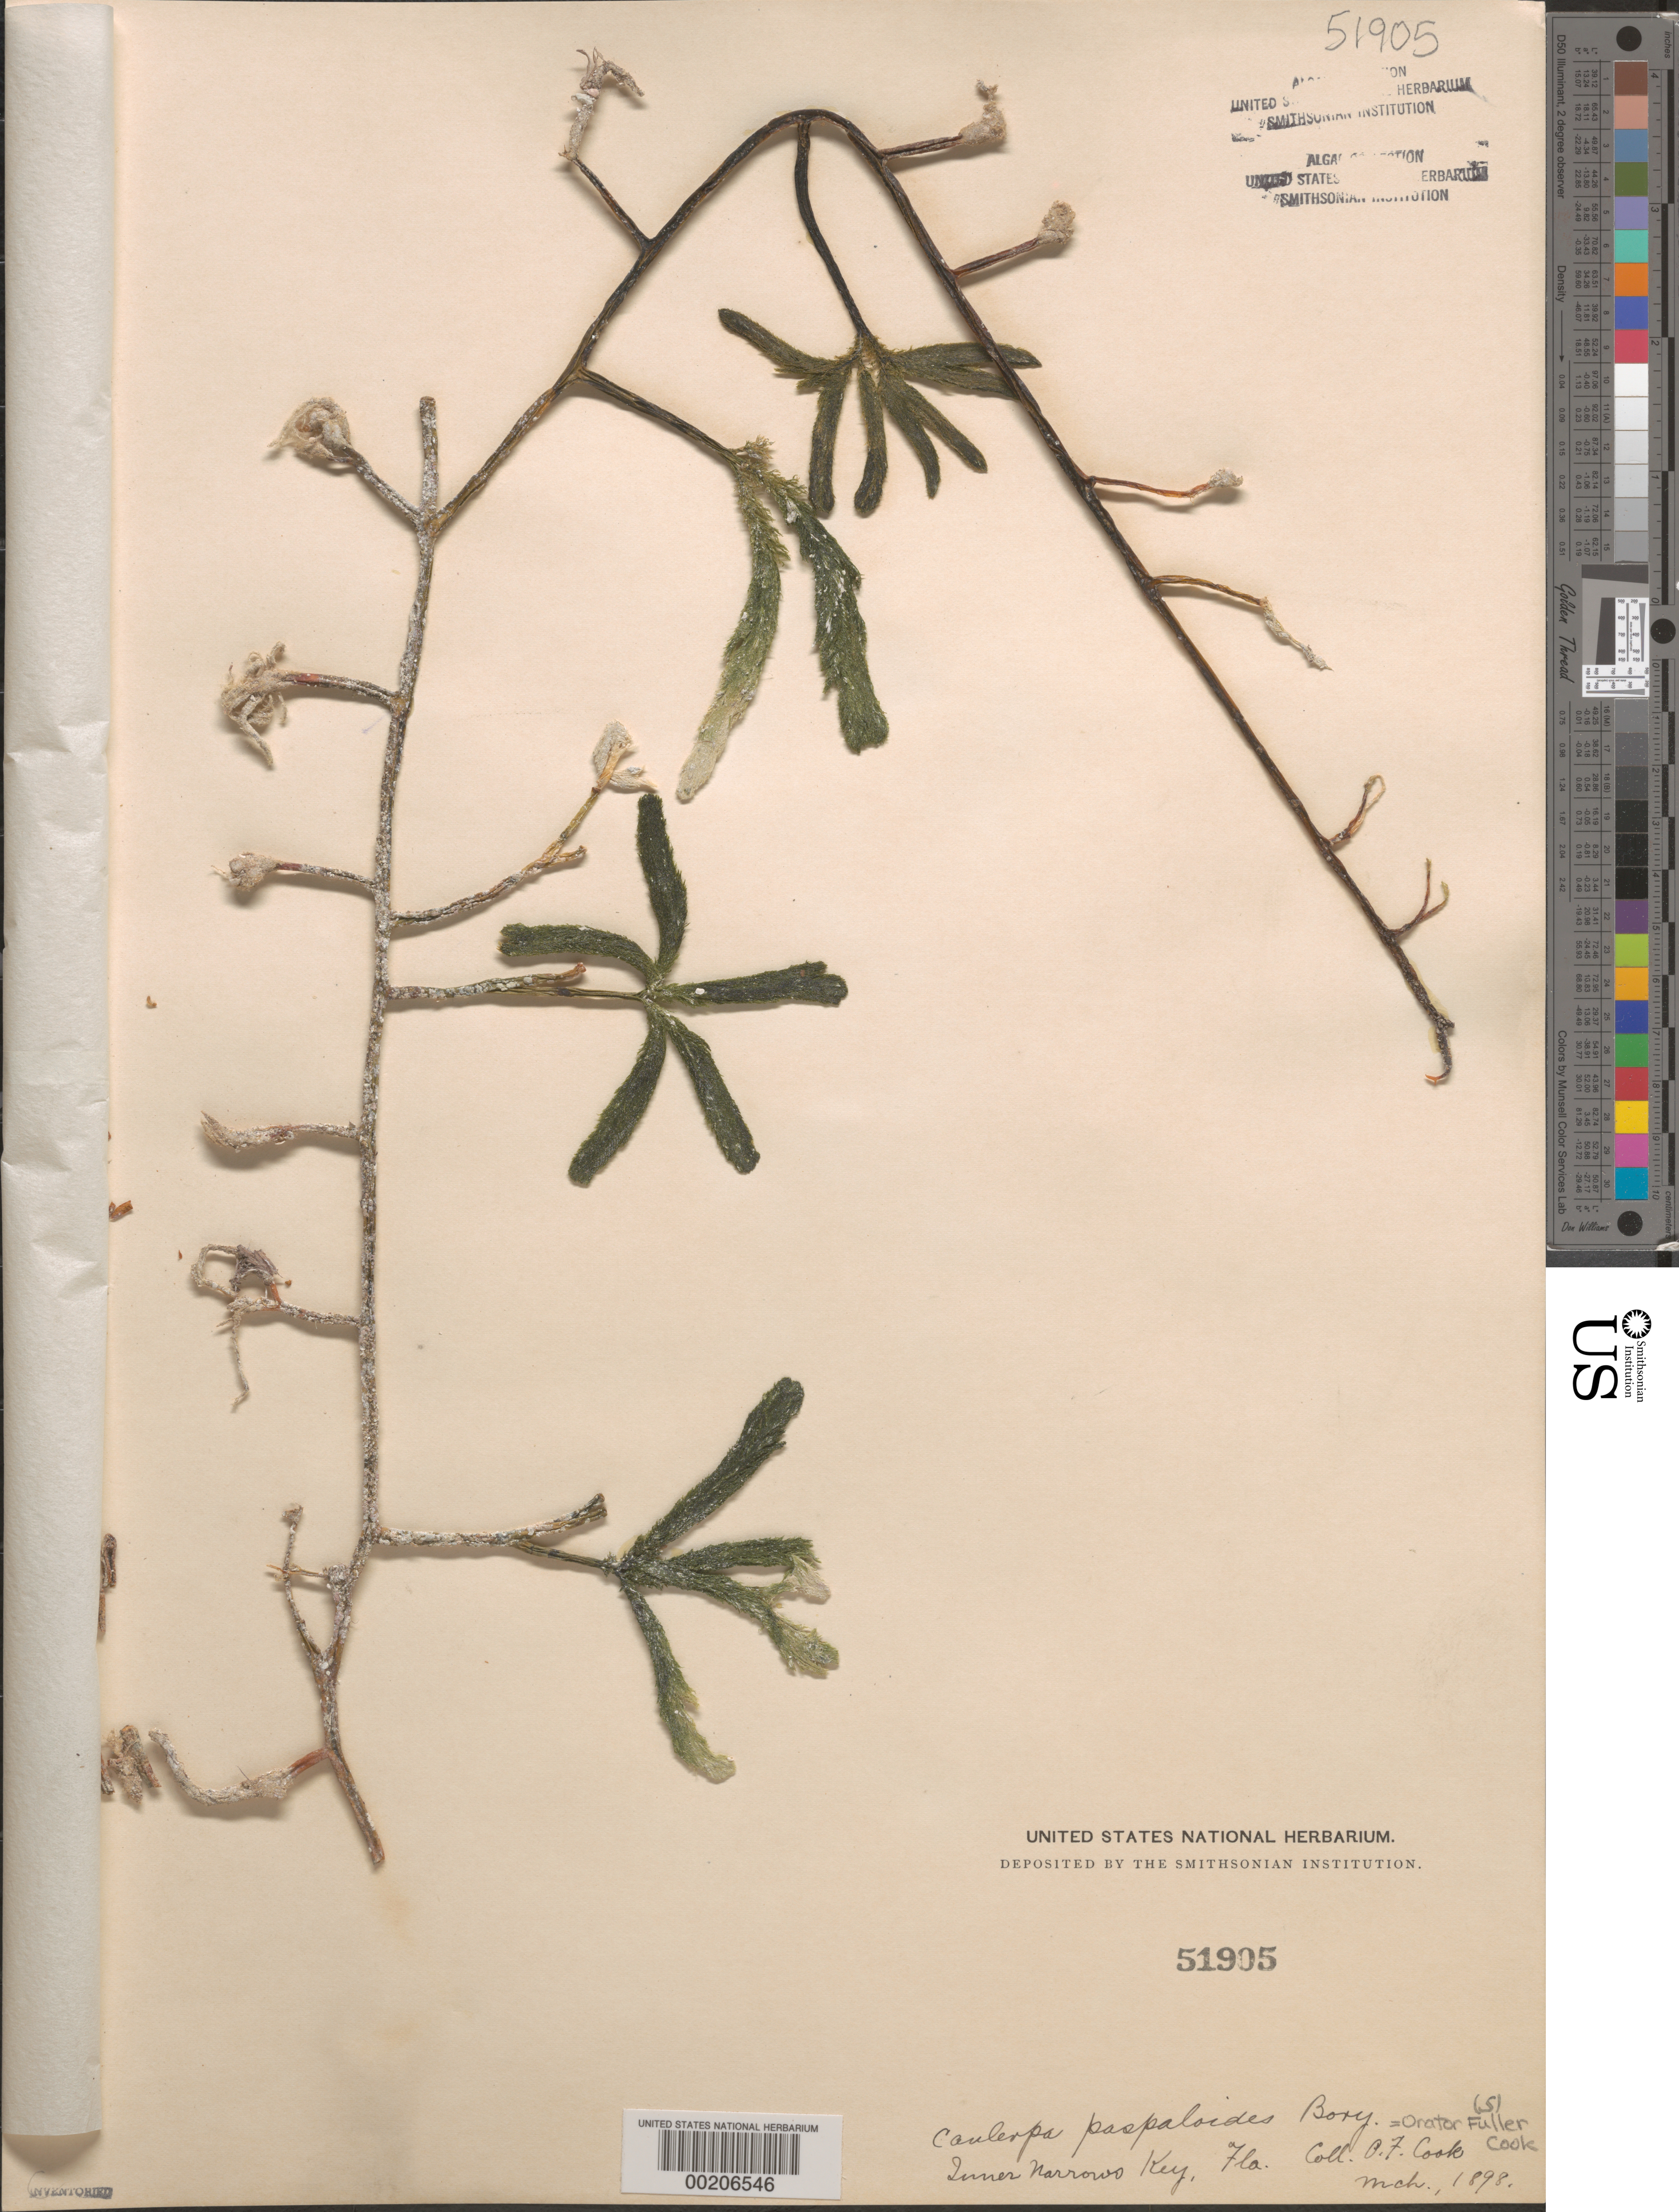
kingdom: Plantae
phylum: Chlorophyta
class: Ulvophyceae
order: Bryopsidales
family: Caulerpaceae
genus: Caulerpa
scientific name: Caulerpa paspaloides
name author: (Bory) Grev.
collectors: O. F. Cook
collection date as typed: Mar 1898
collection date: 1898-03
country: United States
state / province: Florida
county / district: Monroe County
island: "Inner Narrows Key"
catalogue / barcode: US 51905